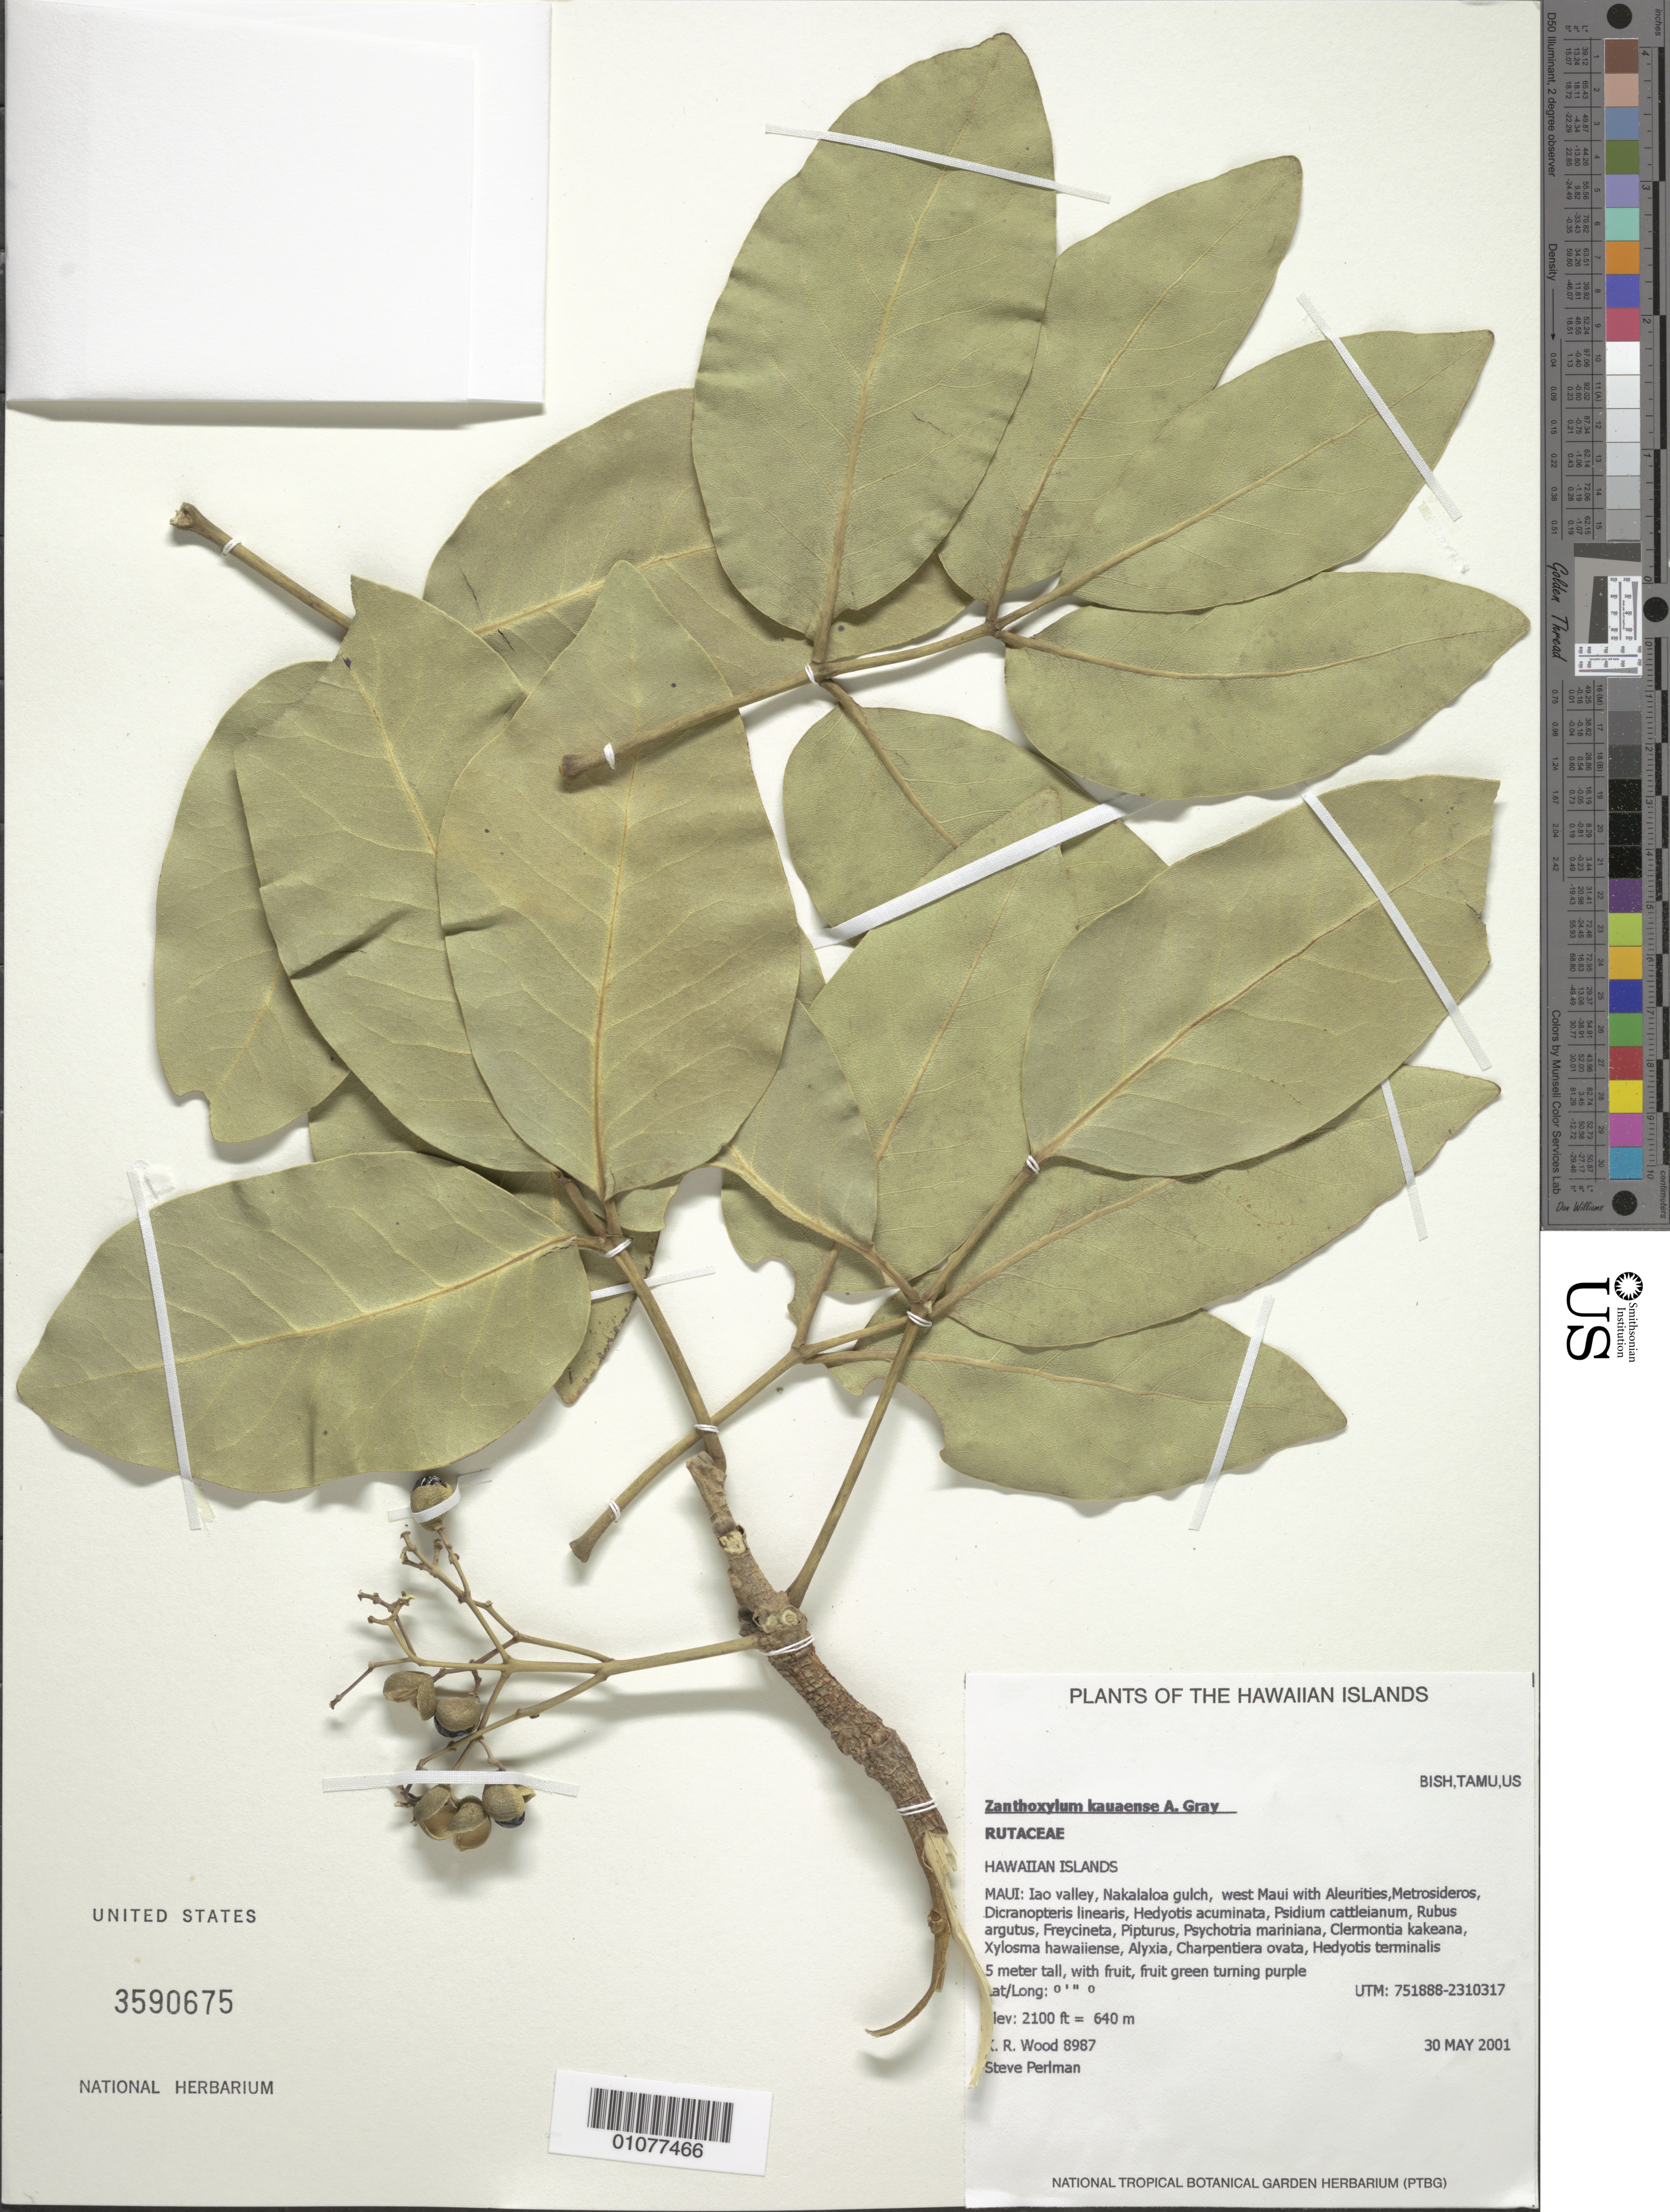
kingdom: Plantae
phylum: Tracheophyta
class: Magnoliopsida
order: Sapindales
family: Rutaceae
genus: Zanthoxylum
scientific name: Zanthoxylum kauaense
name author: A. Gray in Wilkes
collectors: K. R. Wood & S. P. Perlman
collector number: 8987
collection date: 2001-05-30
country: United States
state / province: Hawaii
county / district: Maui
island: Maui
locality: W Maui, Iao valley, Nakalaloa gulch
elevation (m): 640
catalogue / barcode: US 3590675